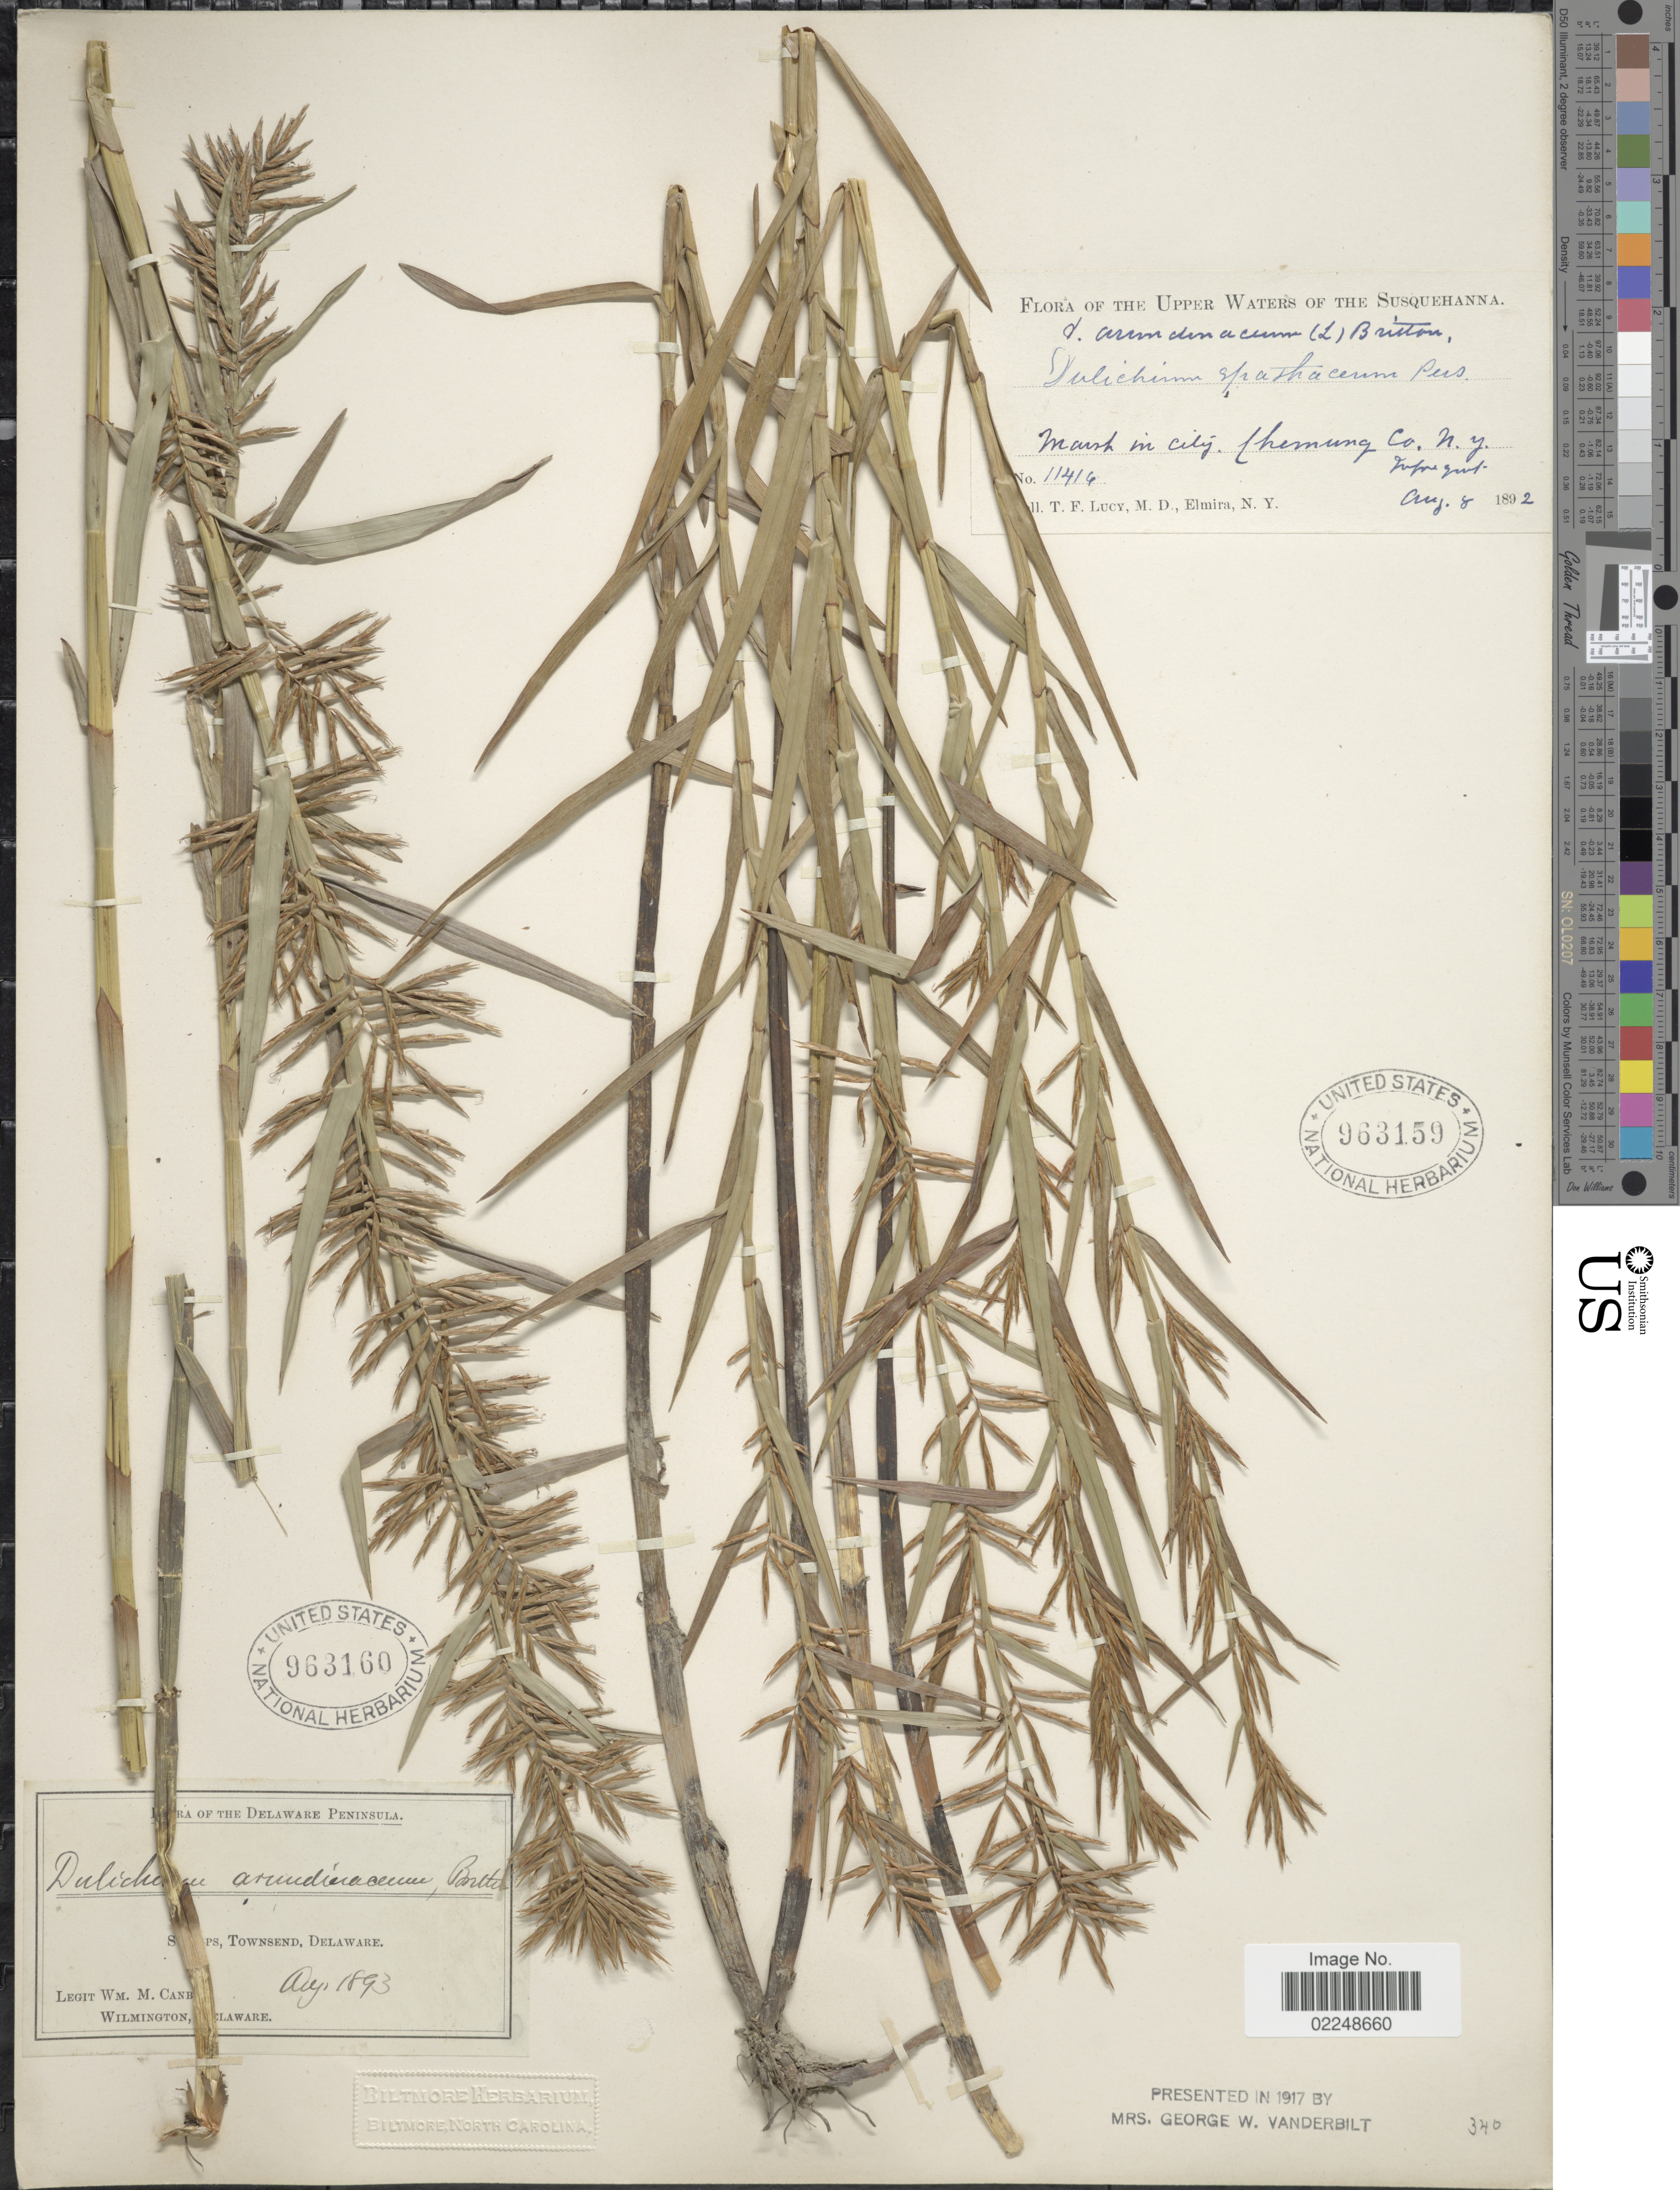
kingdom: Plantae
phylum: Tracheophyta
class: Liliopsida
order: Poales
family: Cyperaceae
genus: Dulichium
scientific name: Dulichium arundinaceum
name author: (L.) Britton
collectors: T. Lucy & M. Elmira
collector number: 11414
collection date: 1892-08-08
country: United States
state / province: New York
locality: Upper Waters of the Susquehanna, Marsh in city Chemung Co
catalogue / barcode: US 963159-2